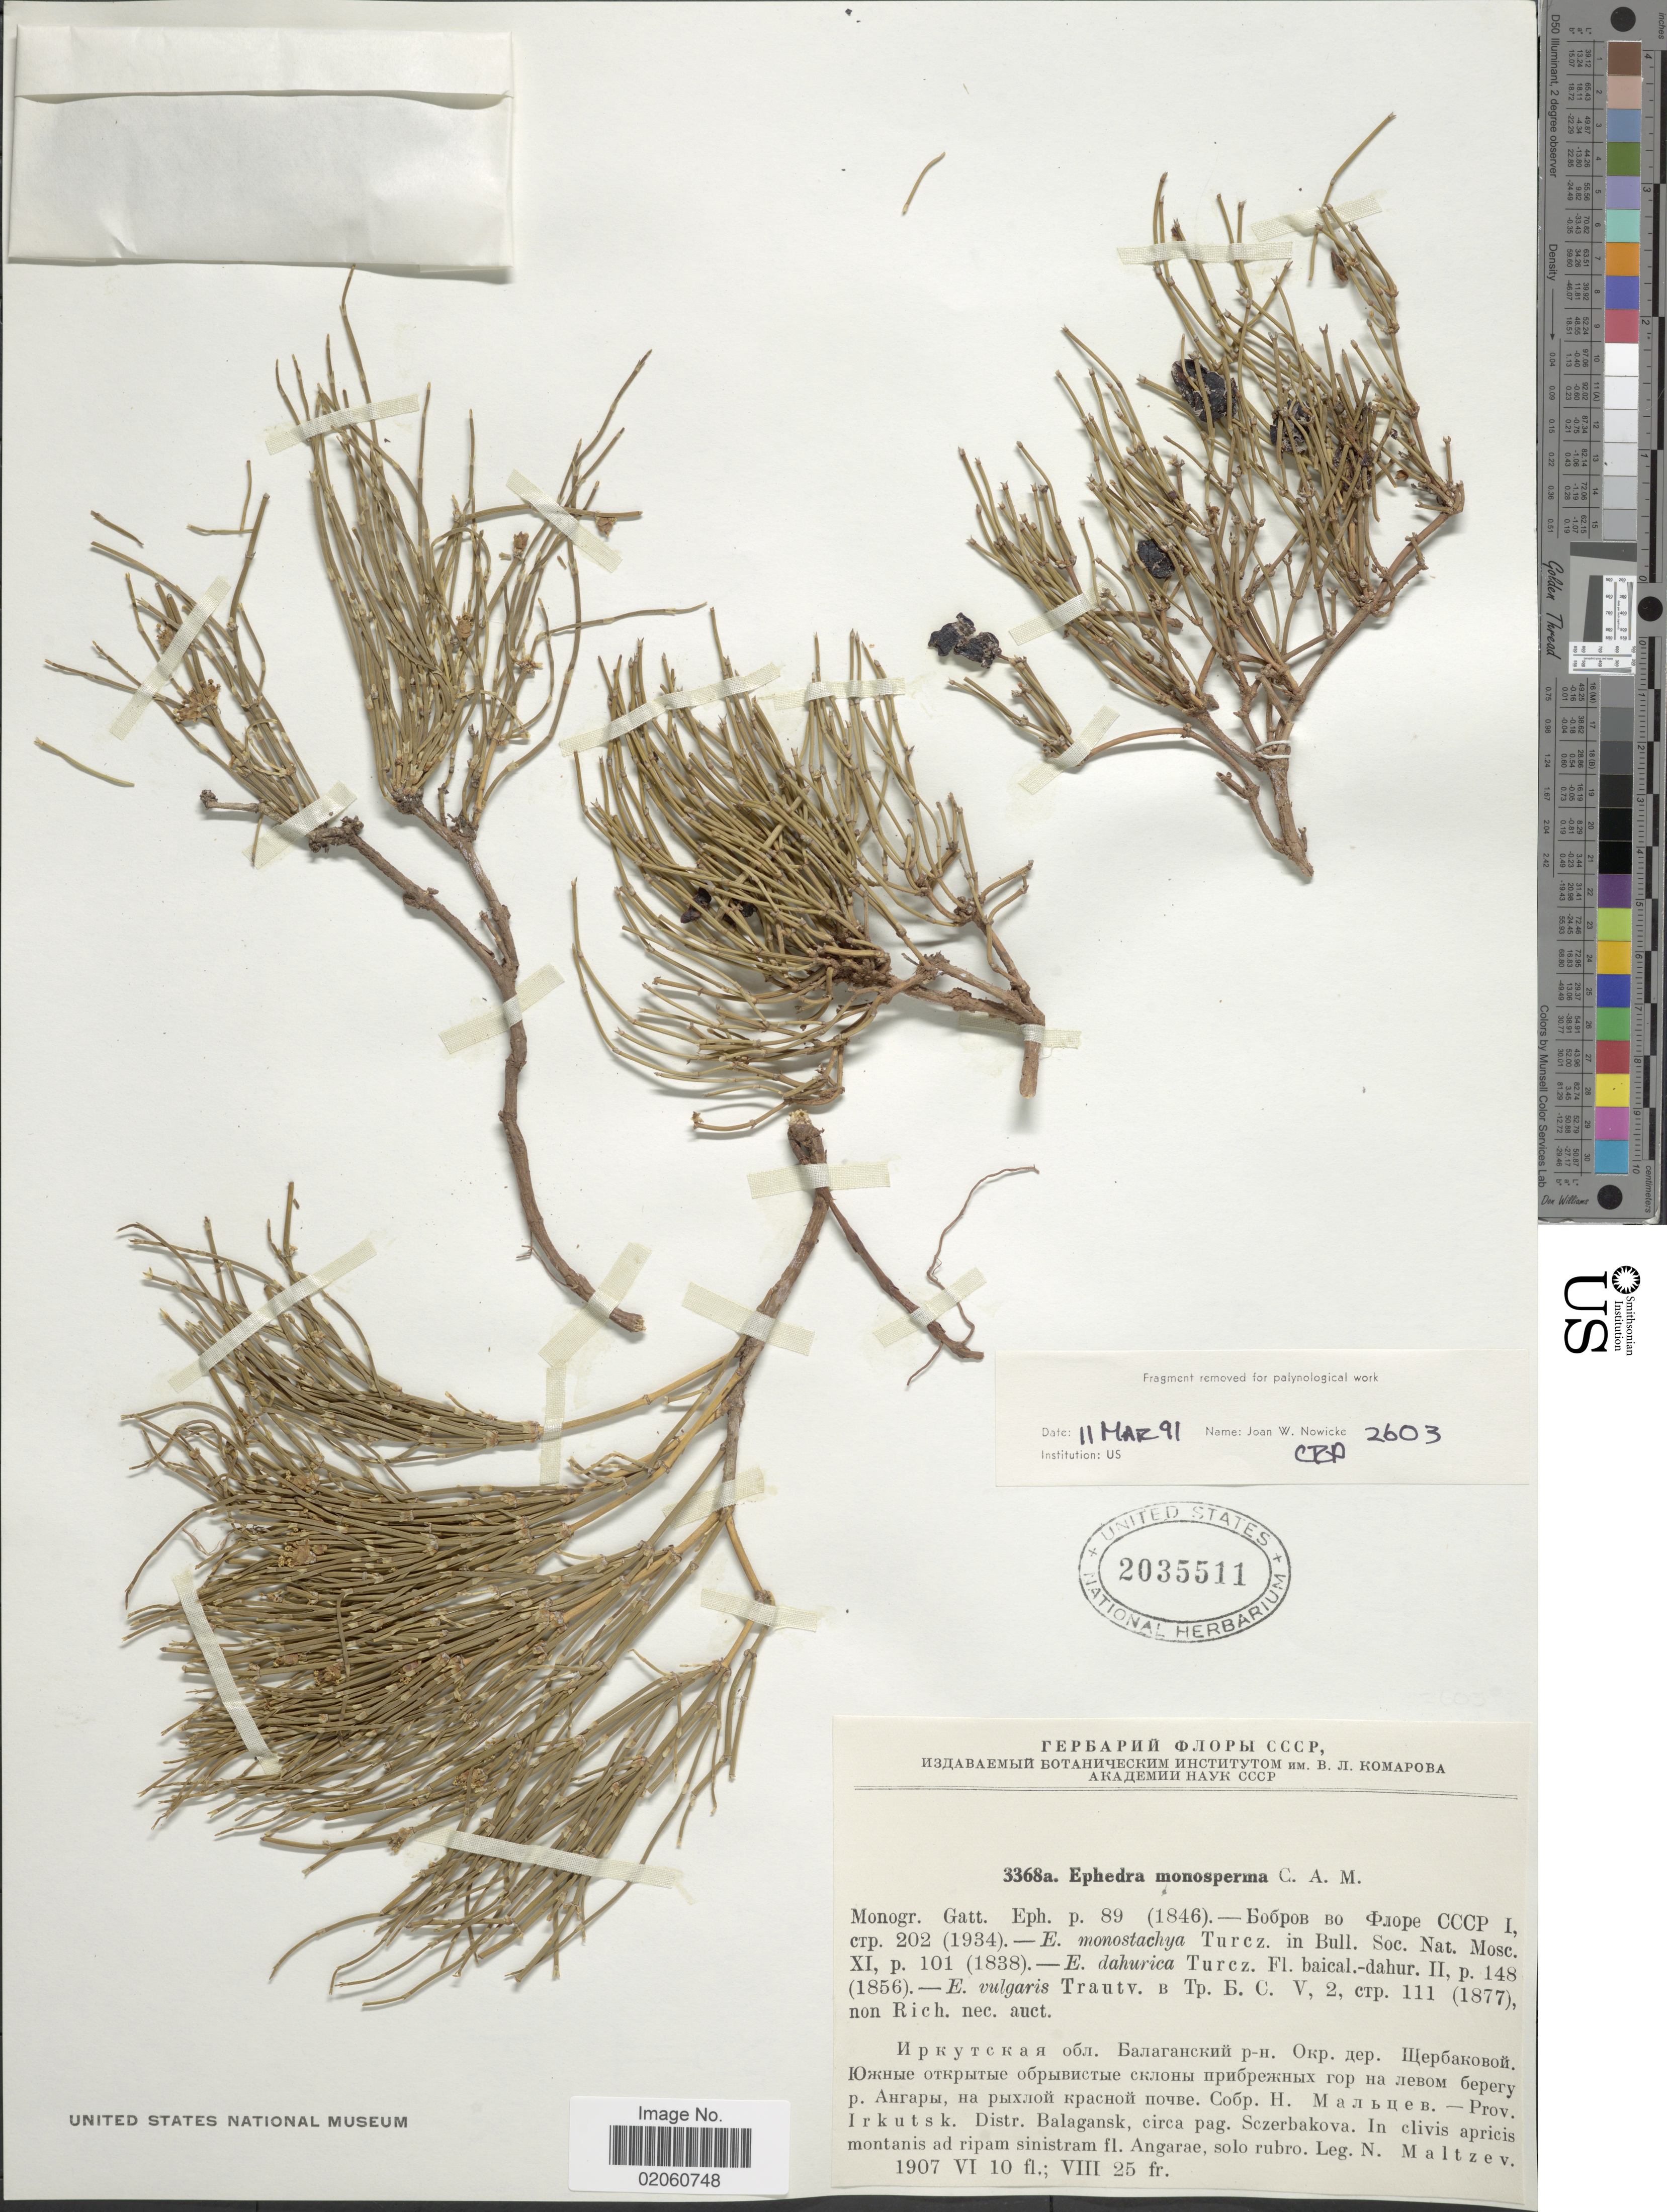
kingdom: Plantae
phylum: Tracheophyta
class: Gnetopsida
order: Ephedrales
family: Ephedraceae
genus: Ephedra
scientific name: Ephedra monosperma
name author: C.A. Mey.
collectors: N. Maltzev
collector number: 3368a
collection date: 1907-06-10/1907-08-25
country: Russian Federation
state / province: Irkutsk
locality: Distr, Balagansk, circa pag. Sczerbakova. In clivis apricis montanis ad ripam sinnistram fl. Angarae, solo rubro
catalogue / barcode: US 2035511